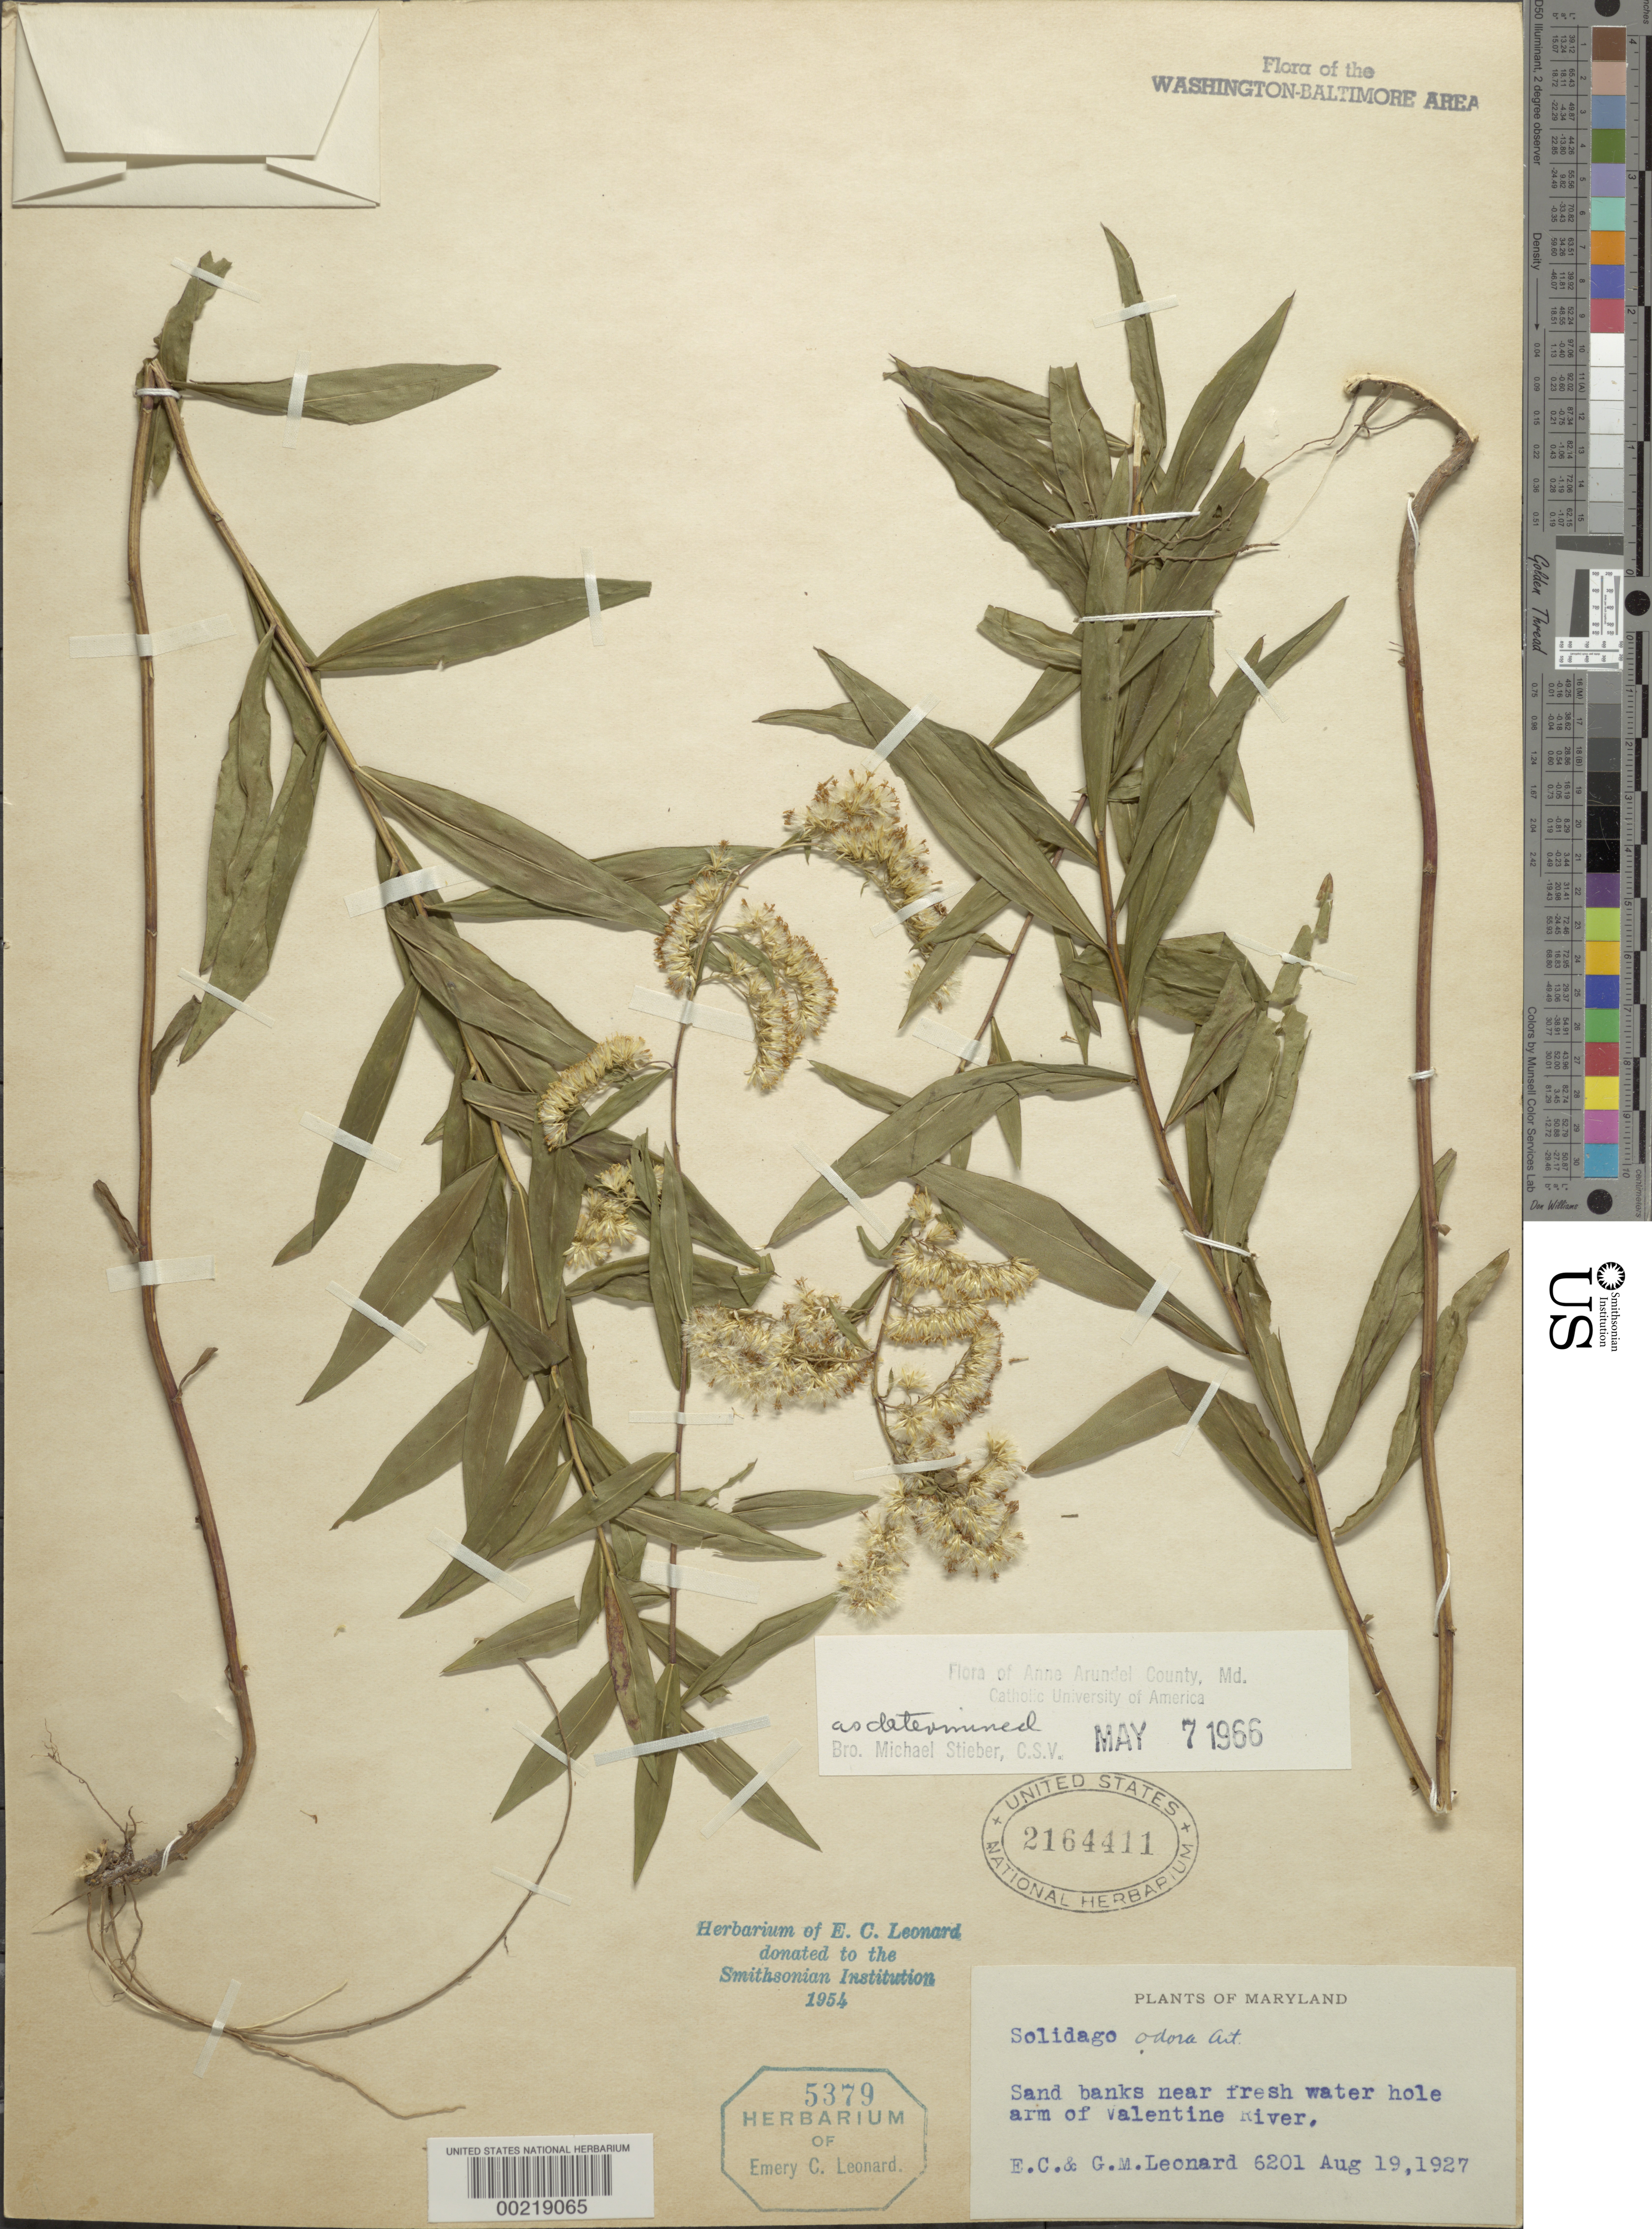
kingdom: Plantae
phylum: Tracheophyta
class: Magnoliopsida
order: Asterales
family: Asteraceae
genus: Solidago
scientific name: Solidago odora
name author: Aiton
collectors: E. C. Leonard & G. M. Leonard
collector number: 6201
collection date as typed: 19 Aug 1927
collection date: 1927-08-19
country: United States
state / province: Maryland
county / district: Anne Arundel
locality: Arm of Valentine River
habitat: Sandy banks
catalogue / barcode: US 2164411